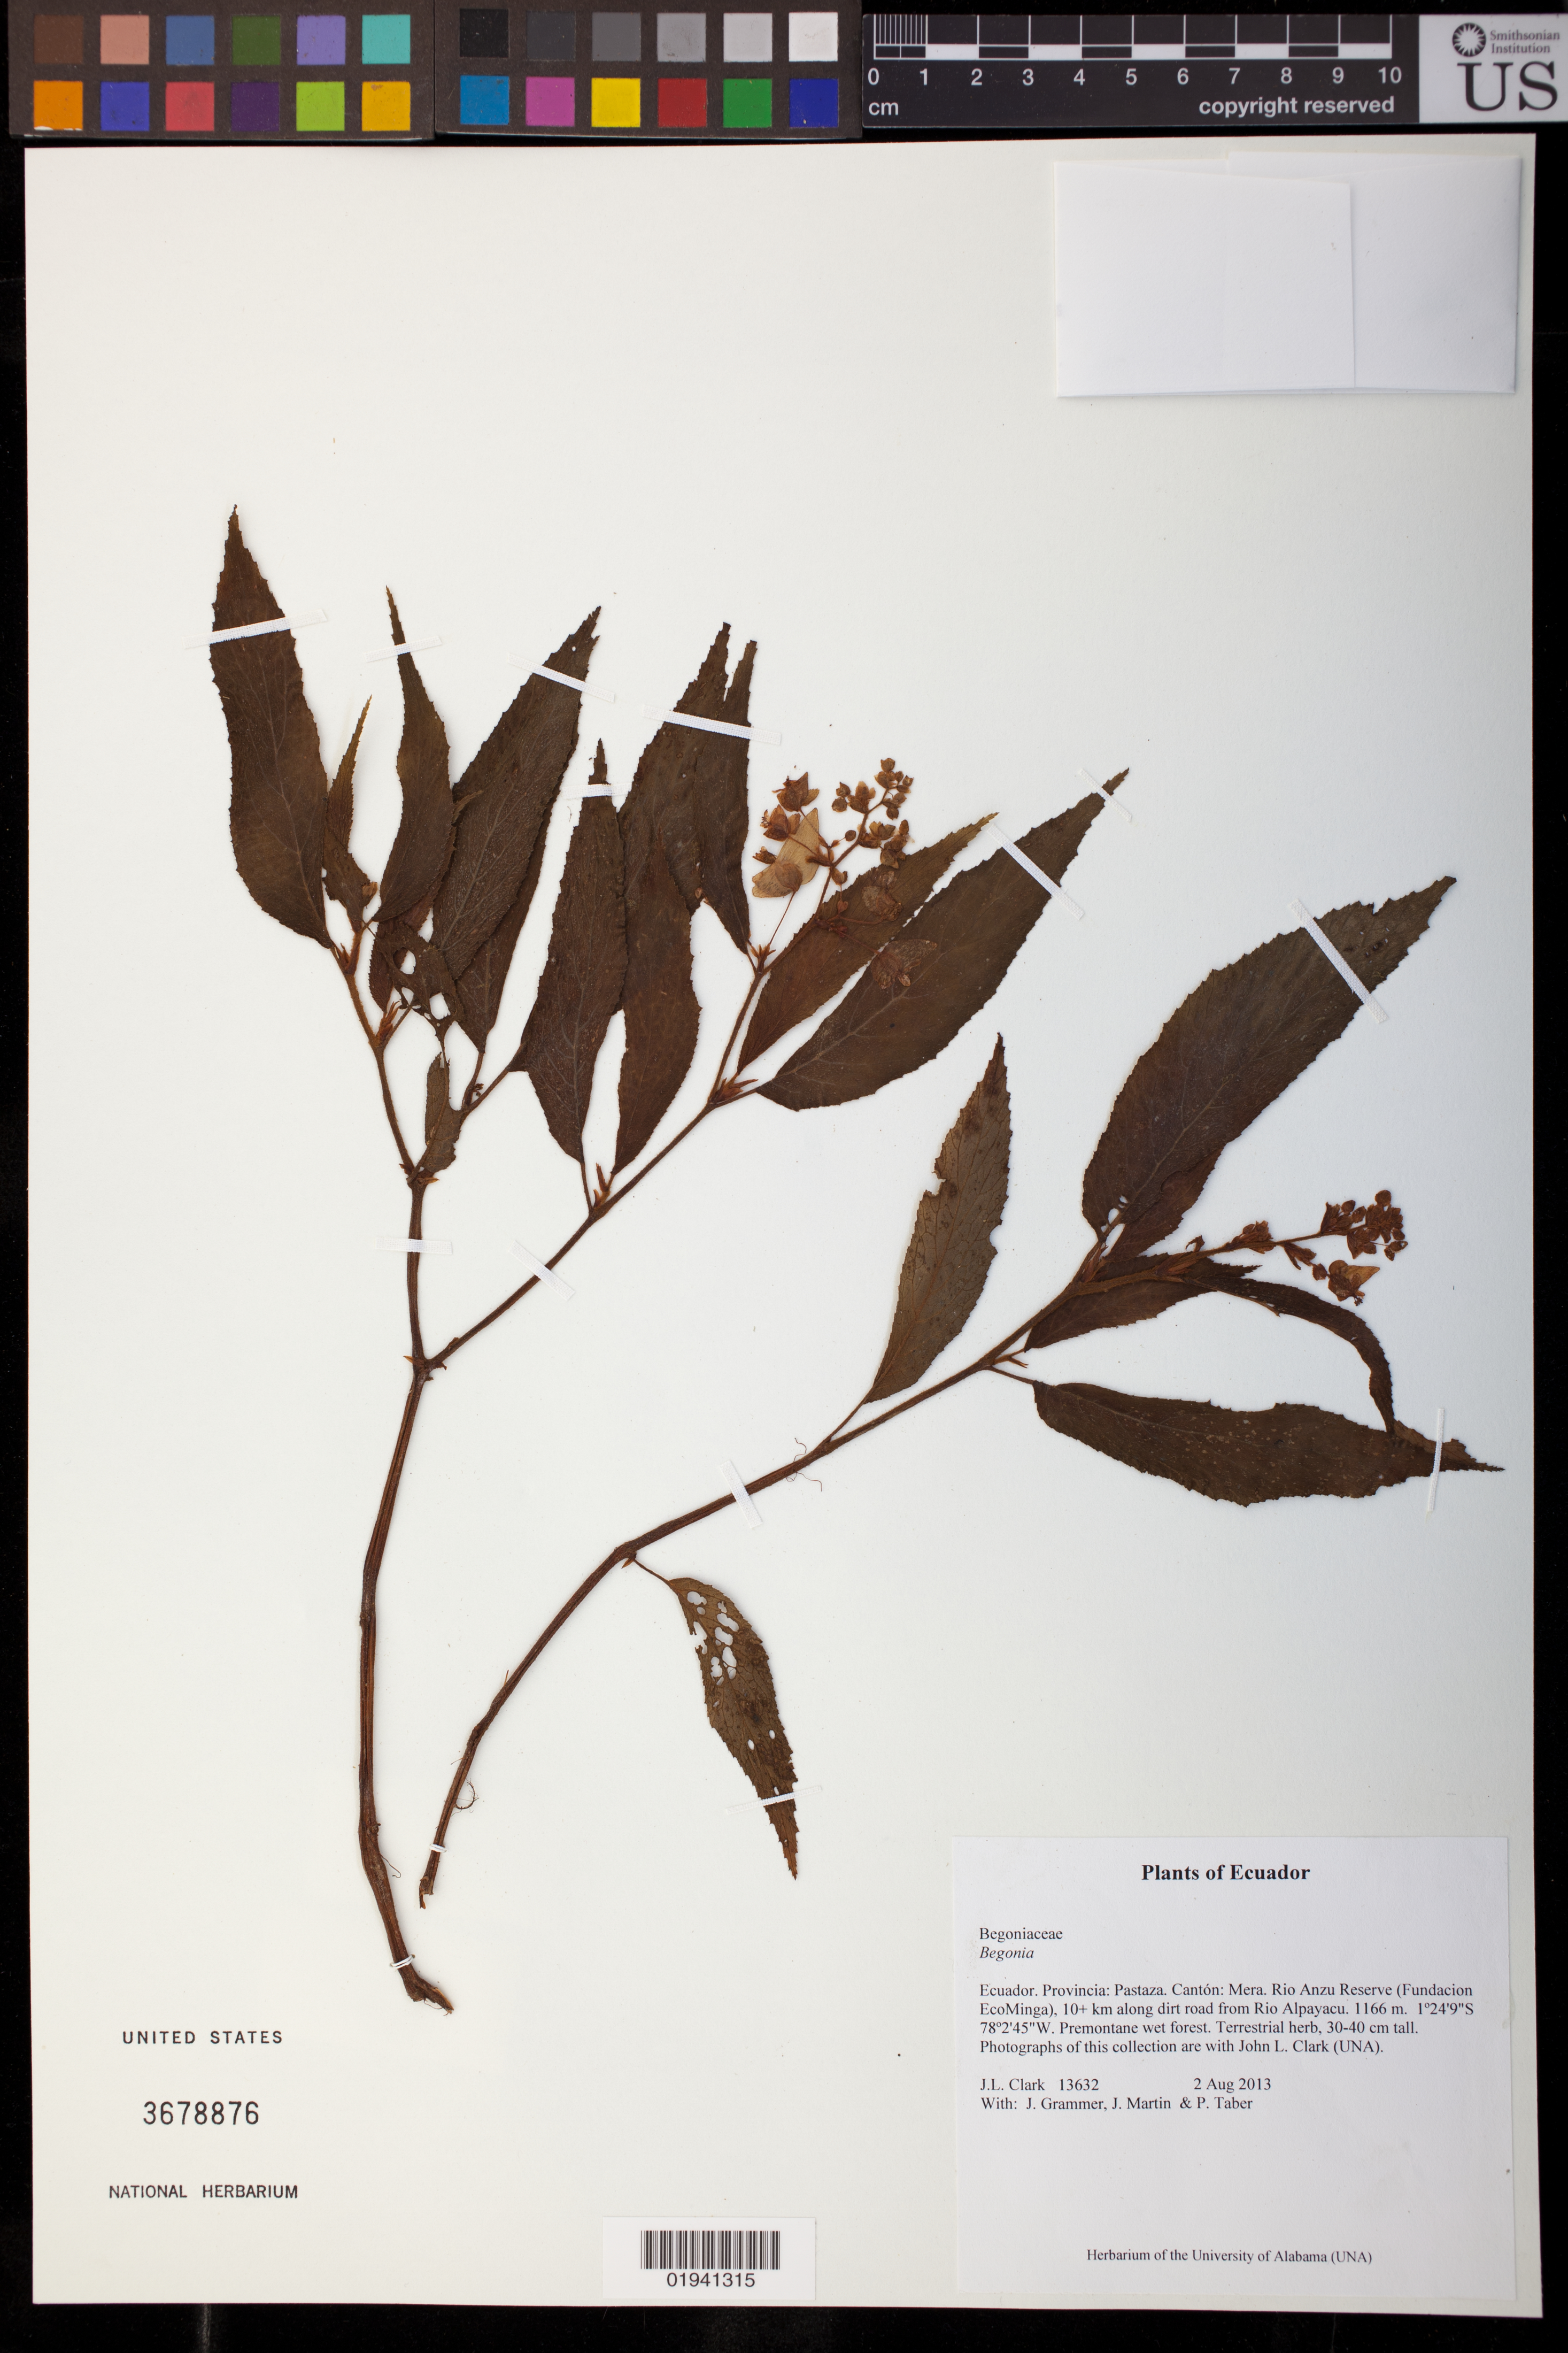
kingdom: Plantae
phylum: Tracheophyta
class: Magnoliopsida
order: Cucurbitales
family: Begoniaceae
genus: Begonia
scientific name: Begonia sp.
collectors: J. L. Clark, J. Grammer, J. Martin & P. Taber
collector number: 13632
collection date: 2013-08-02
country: Ecuador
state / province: Pastaza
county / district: Mera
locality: Rio Anzu Reserve (Fundacion EcoMinga), 10+ km along dirt road from Rio Alpayacu.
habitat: Premontane wet forest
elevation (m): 1166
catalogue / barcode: US 3678876